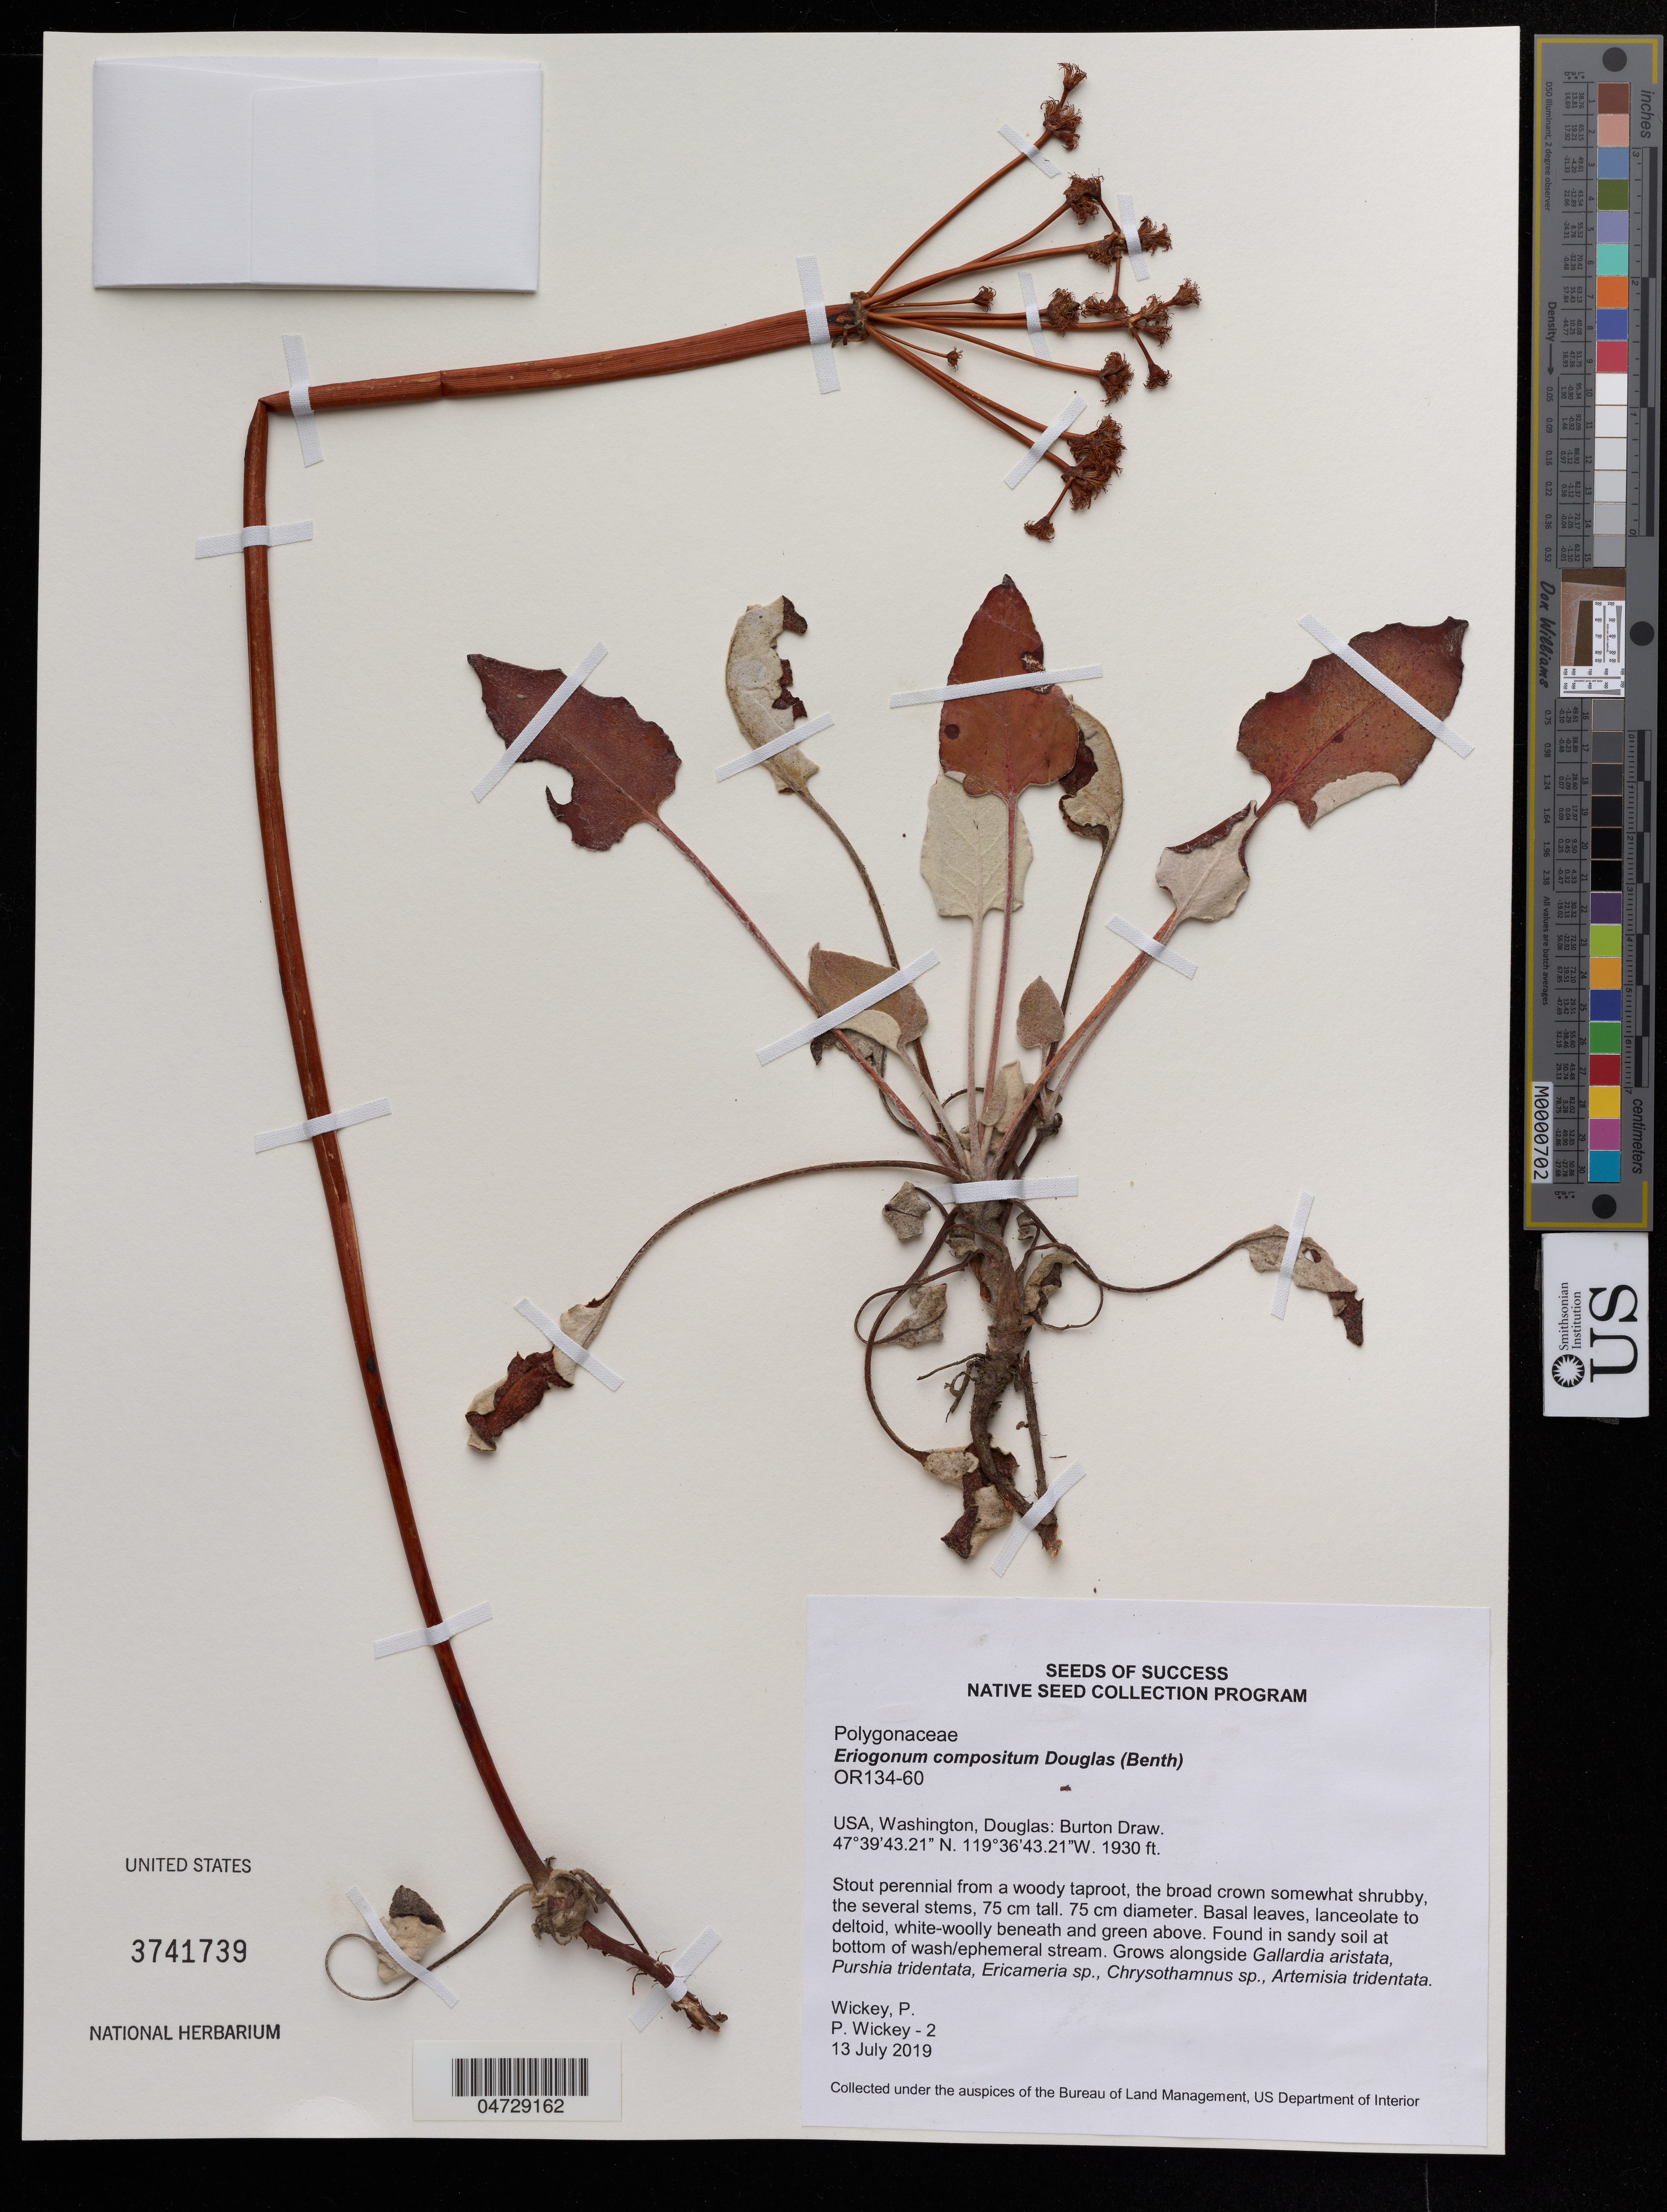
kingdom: Plantae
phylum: Tracheophyta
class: Magnoliopsida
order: Caryophyllales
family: Polygonaceae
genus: Eriogonum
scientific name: Eriogonum compositum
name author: Douglas ex Benth.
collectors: P. Wickey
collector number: OR134-60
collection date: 2019-07-13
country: United States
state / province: Washington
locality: Douglas: Burton Draw.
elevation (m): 588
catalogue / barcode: US 3741739